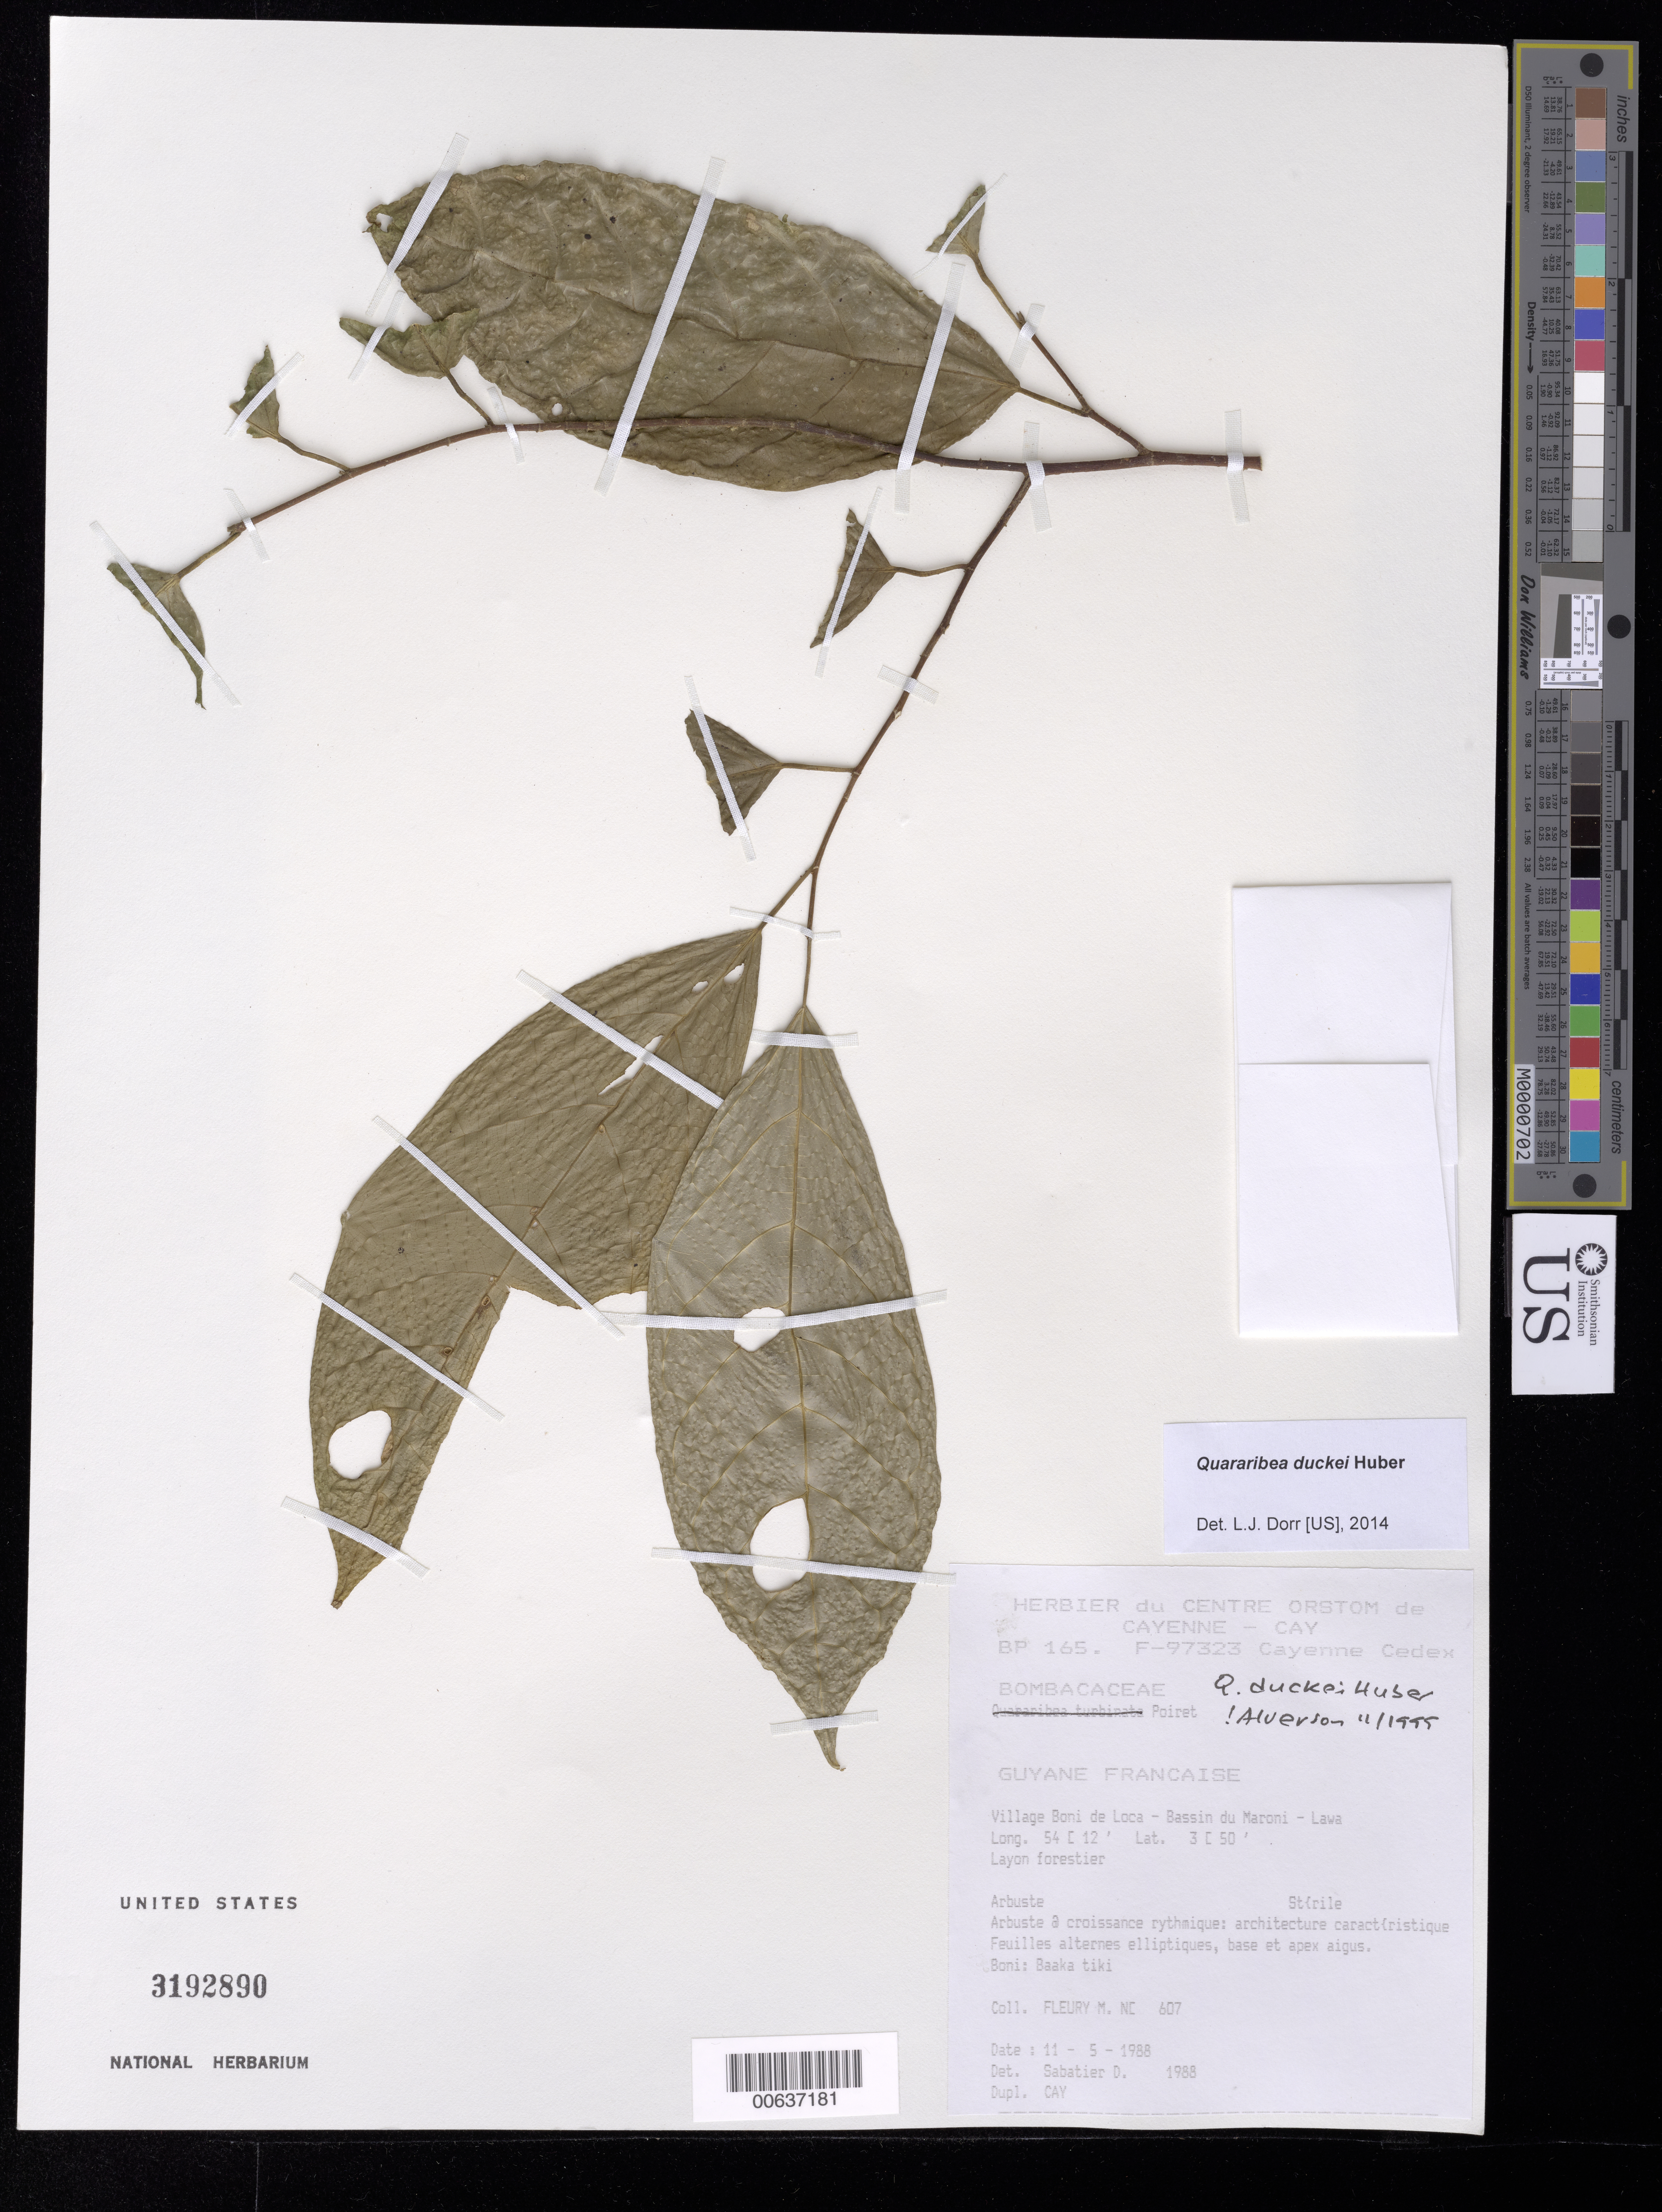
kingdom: Plantae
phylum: Tracheophyta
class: Magnoliopsida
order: Malvales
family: Malvaceae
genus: Quararibea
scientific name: Quararibea duckei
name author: Huber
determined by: Alverson, W. S.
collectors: M. Fleury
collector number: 607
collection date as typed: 11-May-88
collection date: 1988-05-11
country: French Guiana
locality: Village Boni de Loca, Bassin du Maroni - Lawa, Route de Bonami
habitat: Forest trail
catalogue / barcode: US 3192890